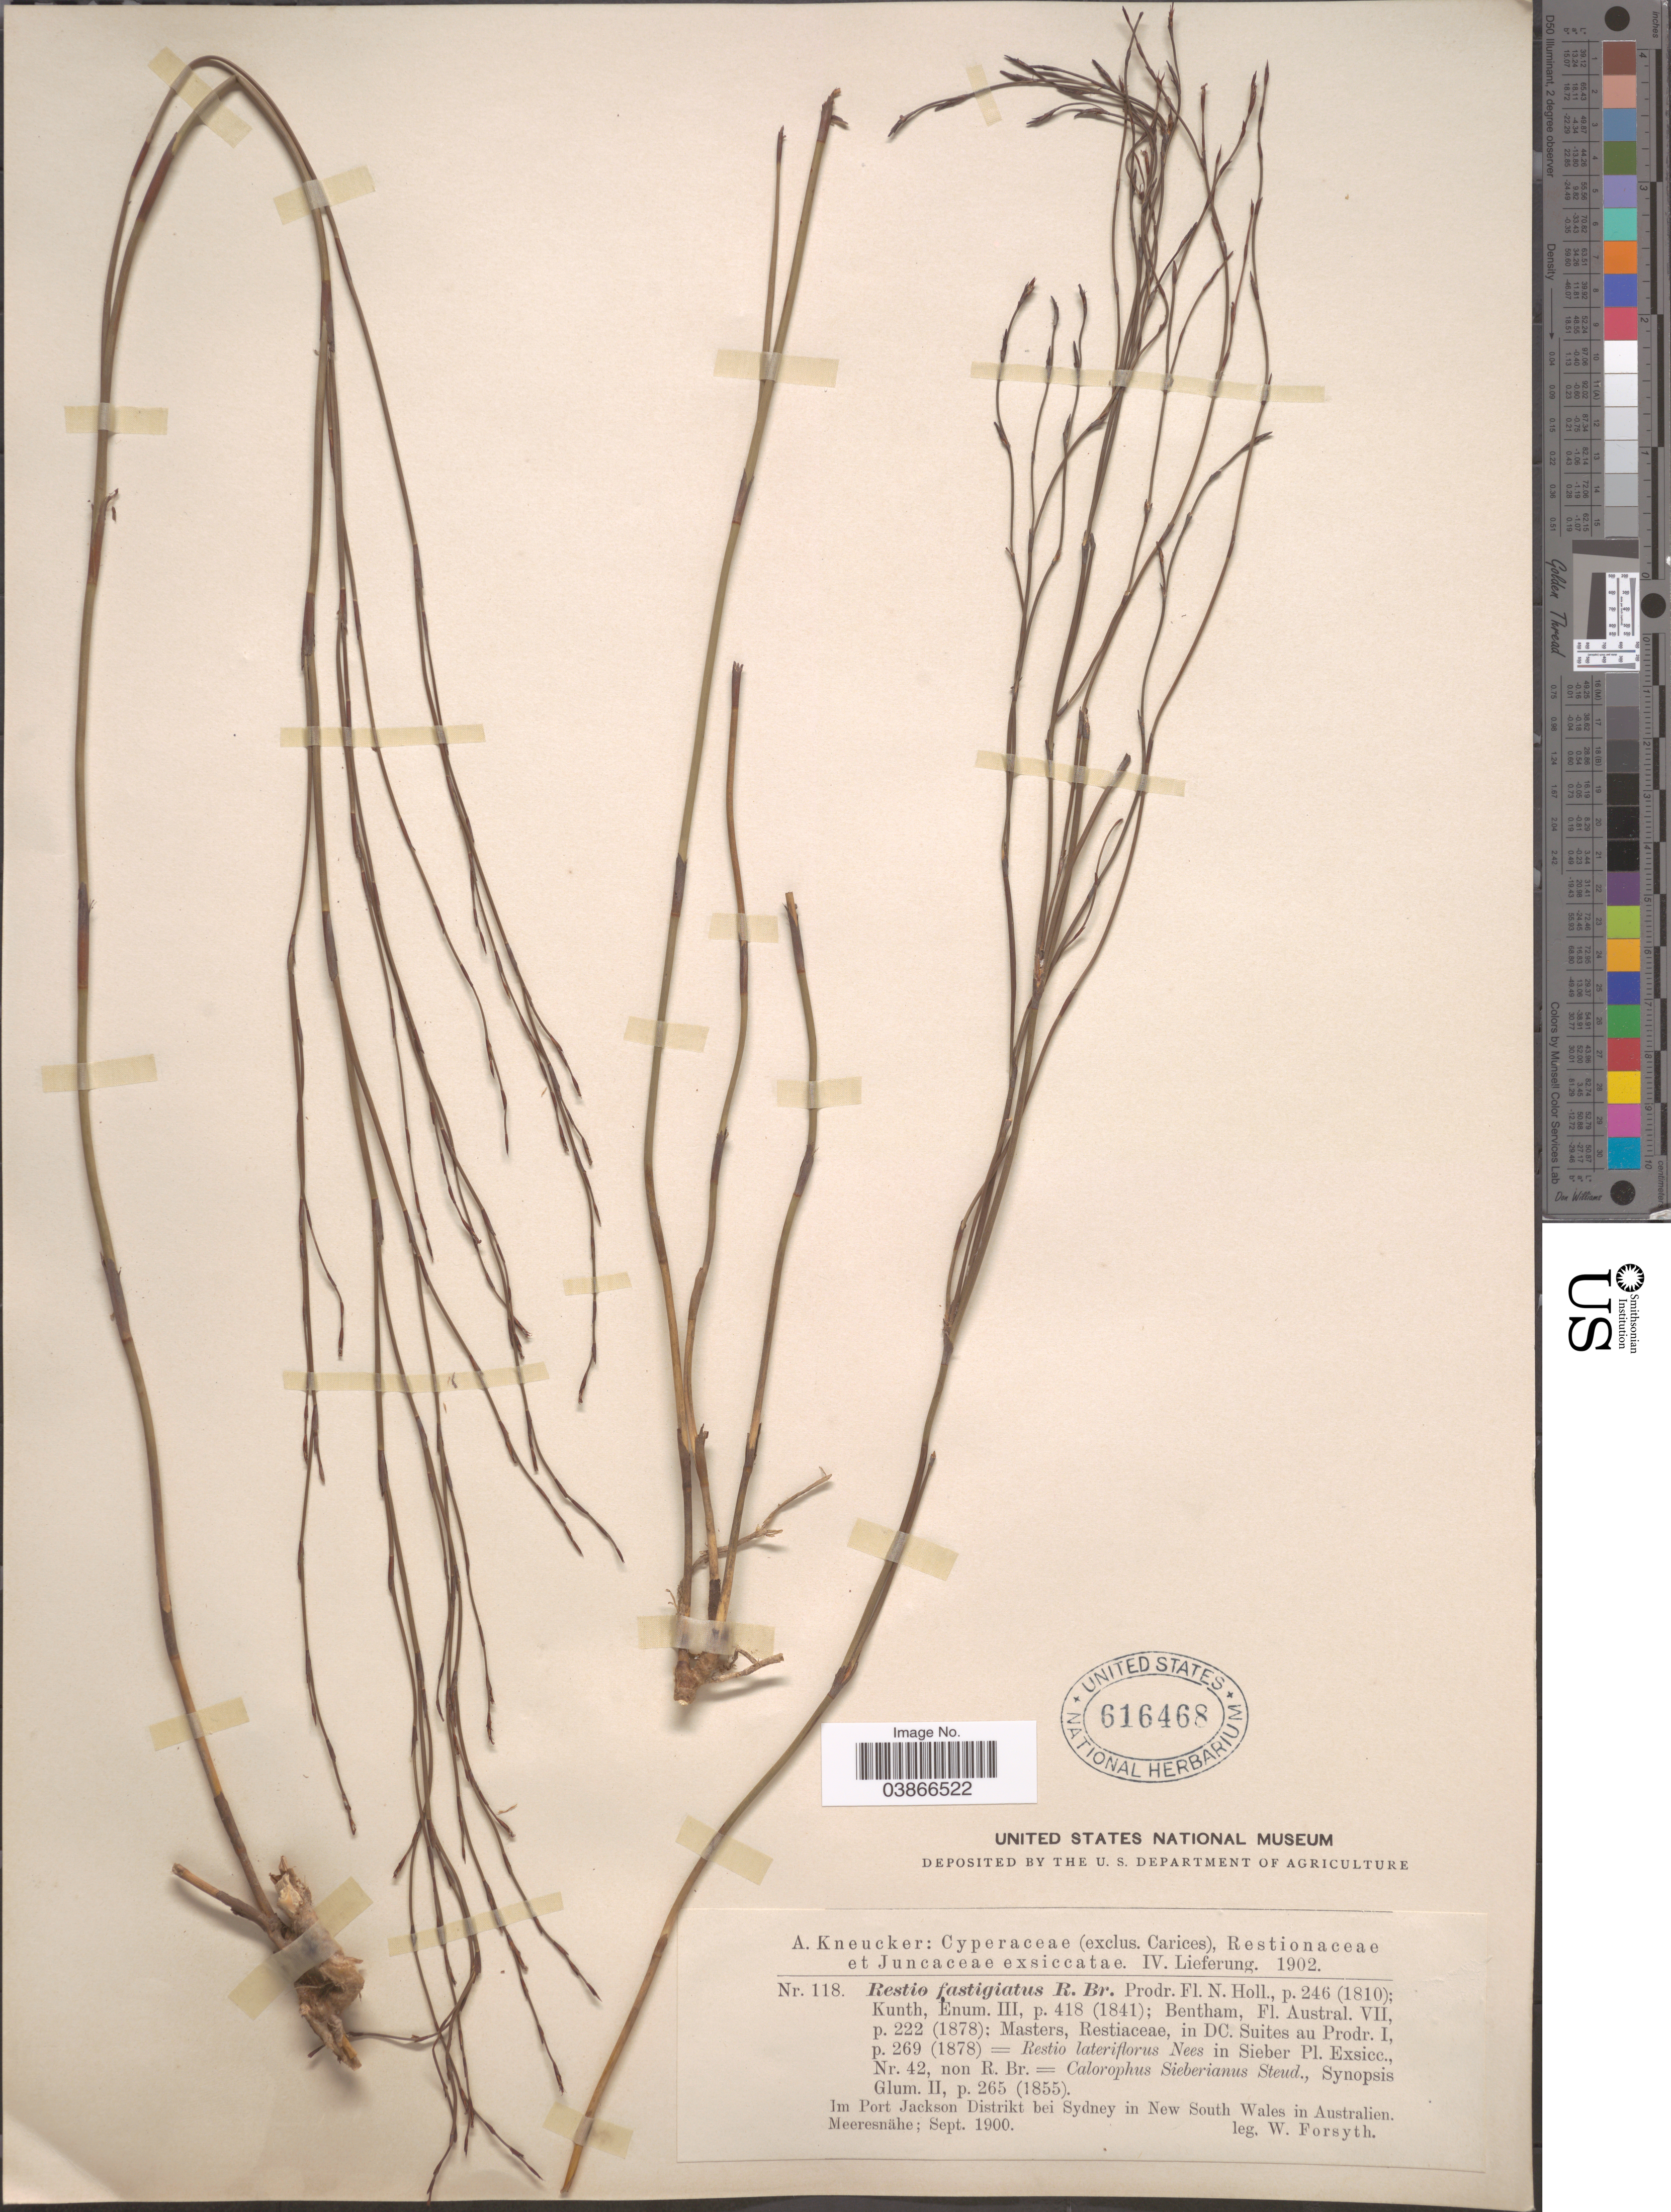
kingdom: Plantae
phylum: Tracheophyta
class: Liliopsida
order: Poales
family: Restionaceae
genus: Chordifex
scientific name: Chordifex fastigiatus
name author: (R. Br.) B.G. Briggs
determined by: Strong, Mark T., (BOT), Smithsonian Institution - National Museum of Natural History (UNITED STATES)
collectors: W. Forsyth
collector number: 118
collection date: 1900-09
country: Australia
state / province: New South Wales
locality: Im Port Jackson Distrikt bei Sydney in New South Wales in Australien.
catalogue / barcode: US 616468